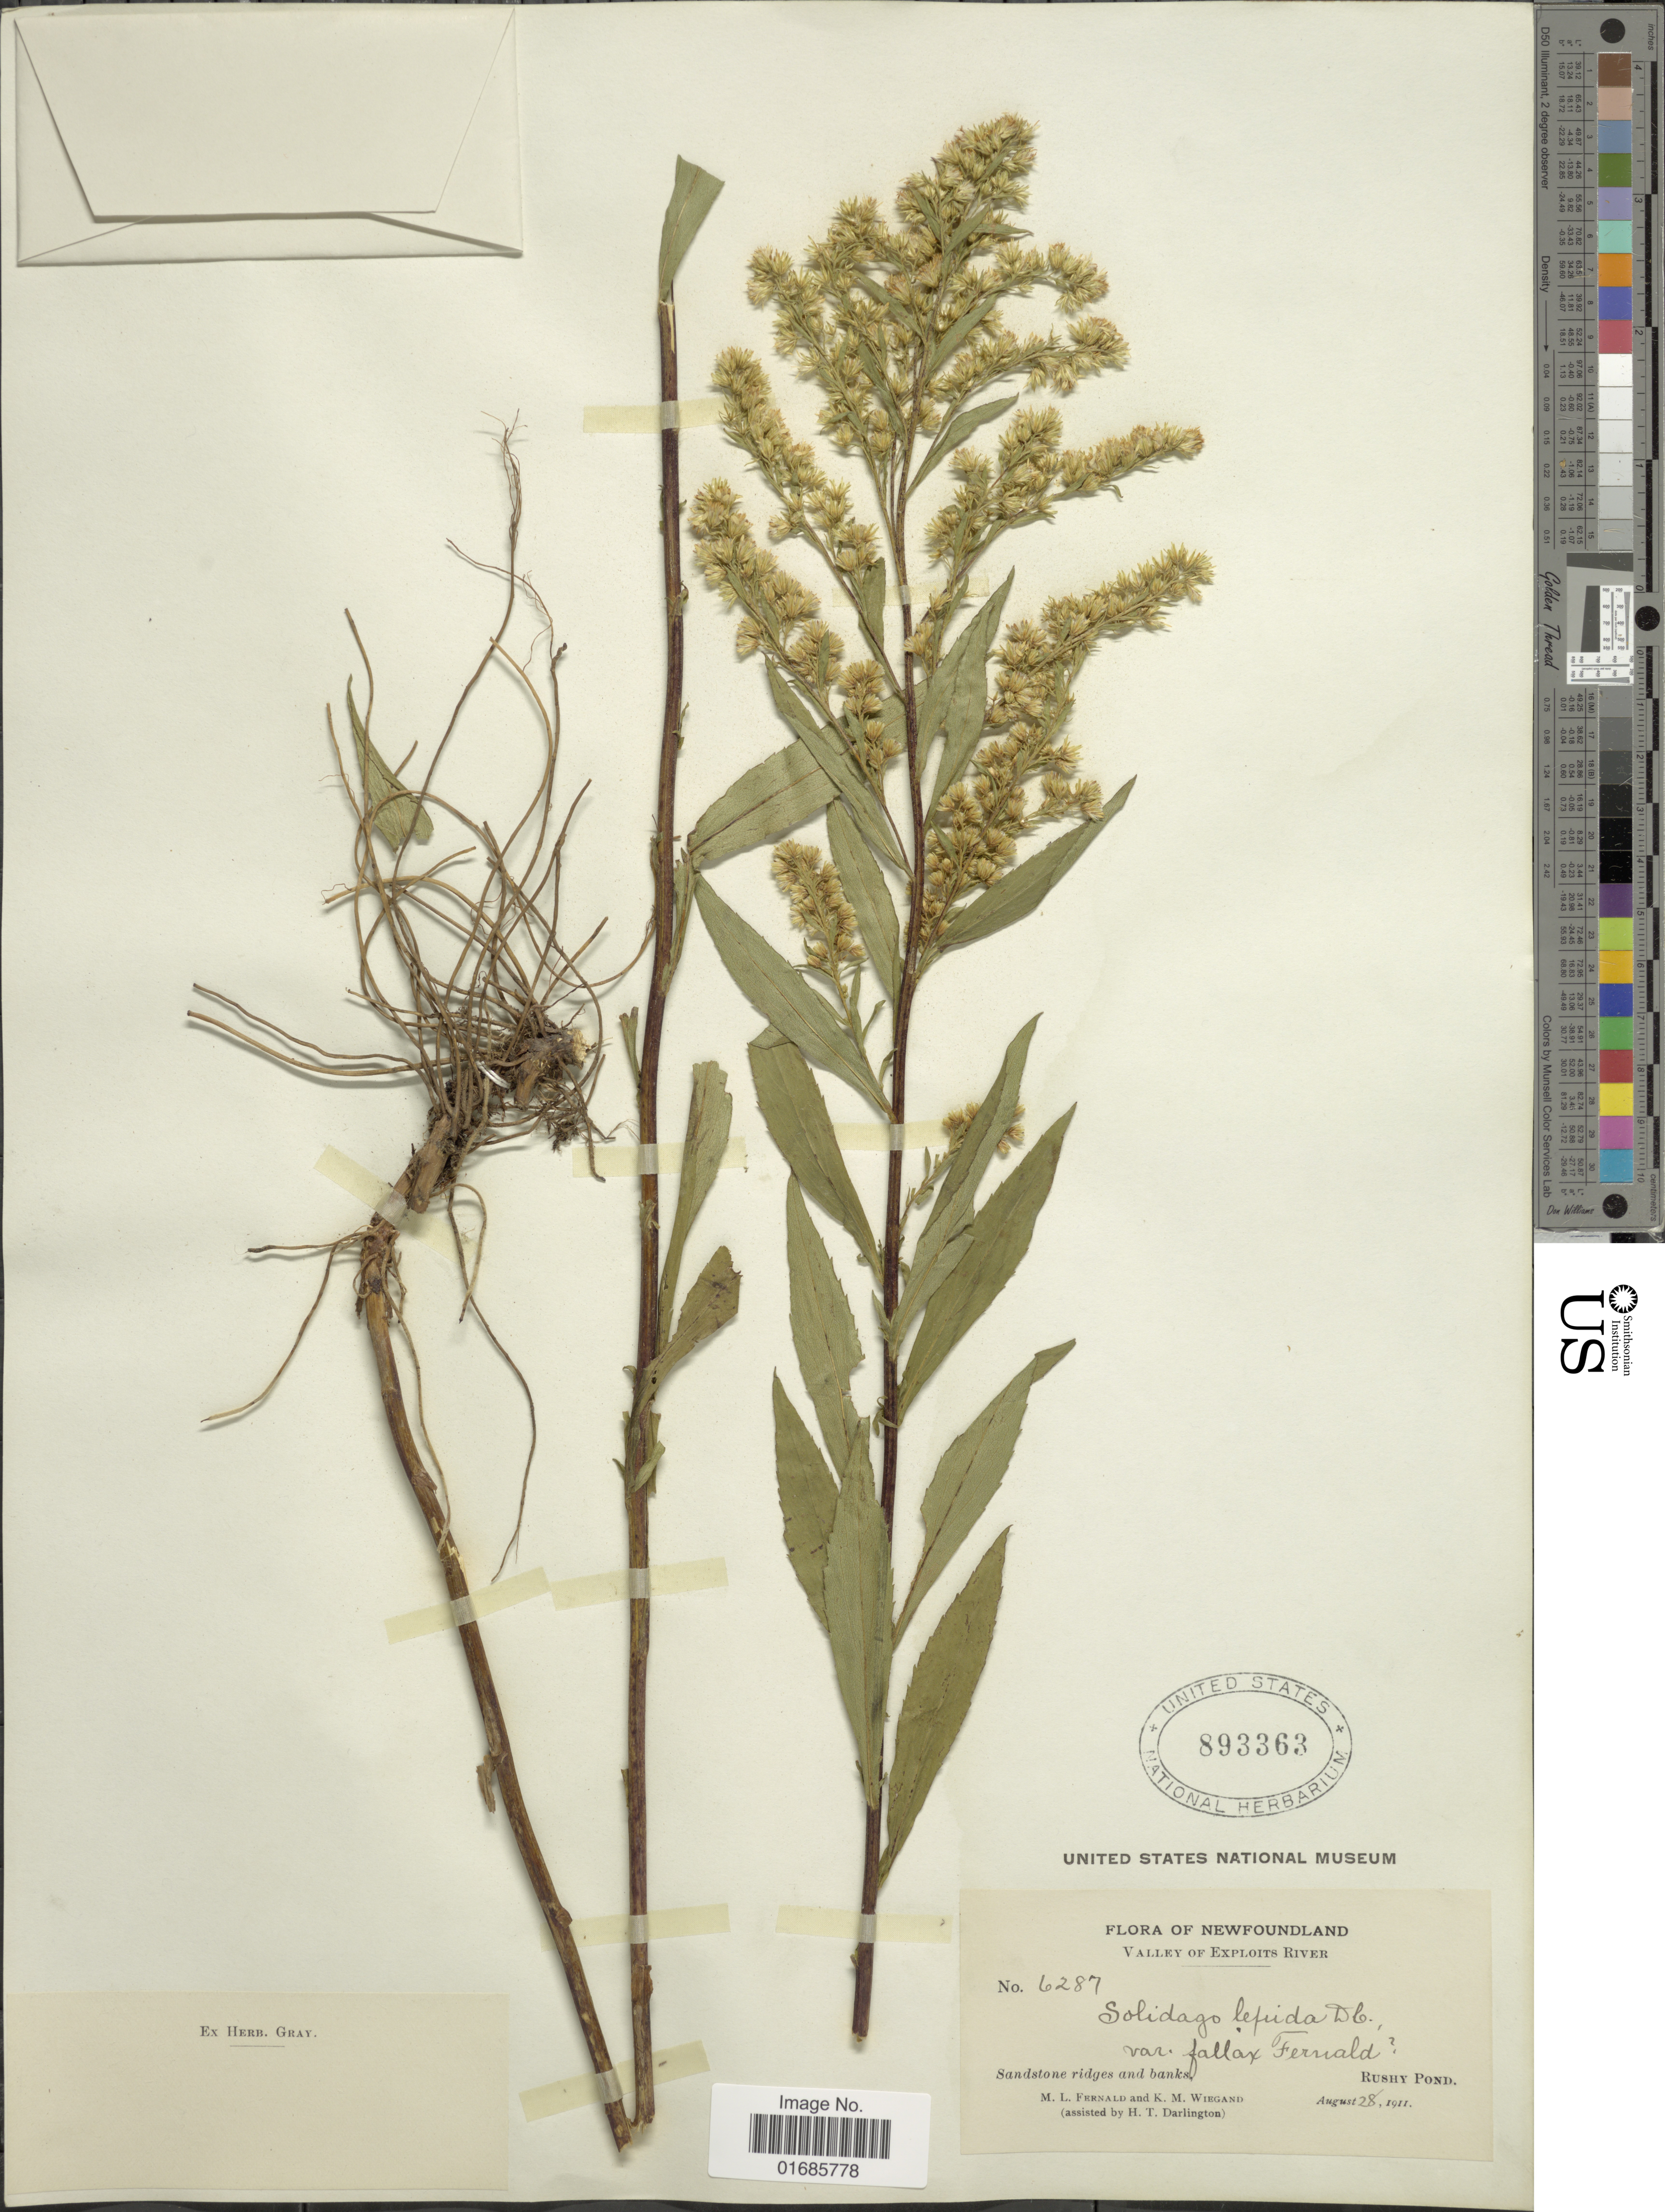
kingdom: Plantae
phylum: Tracheophyta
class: Magnoliopsida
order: Asterales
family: Asteraceae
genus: Solidago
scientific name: Solidago canadensis var. salebrosa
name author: (Piper) M.E. Jones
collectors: M. L. Fernald, K. M. Wiegand & H. Darlington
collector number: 6287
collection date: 1911-08-28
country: Canada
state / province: Newfoundland and Labrador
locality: Valley of Exploits River, Rushy Pond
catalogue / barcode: US 893363